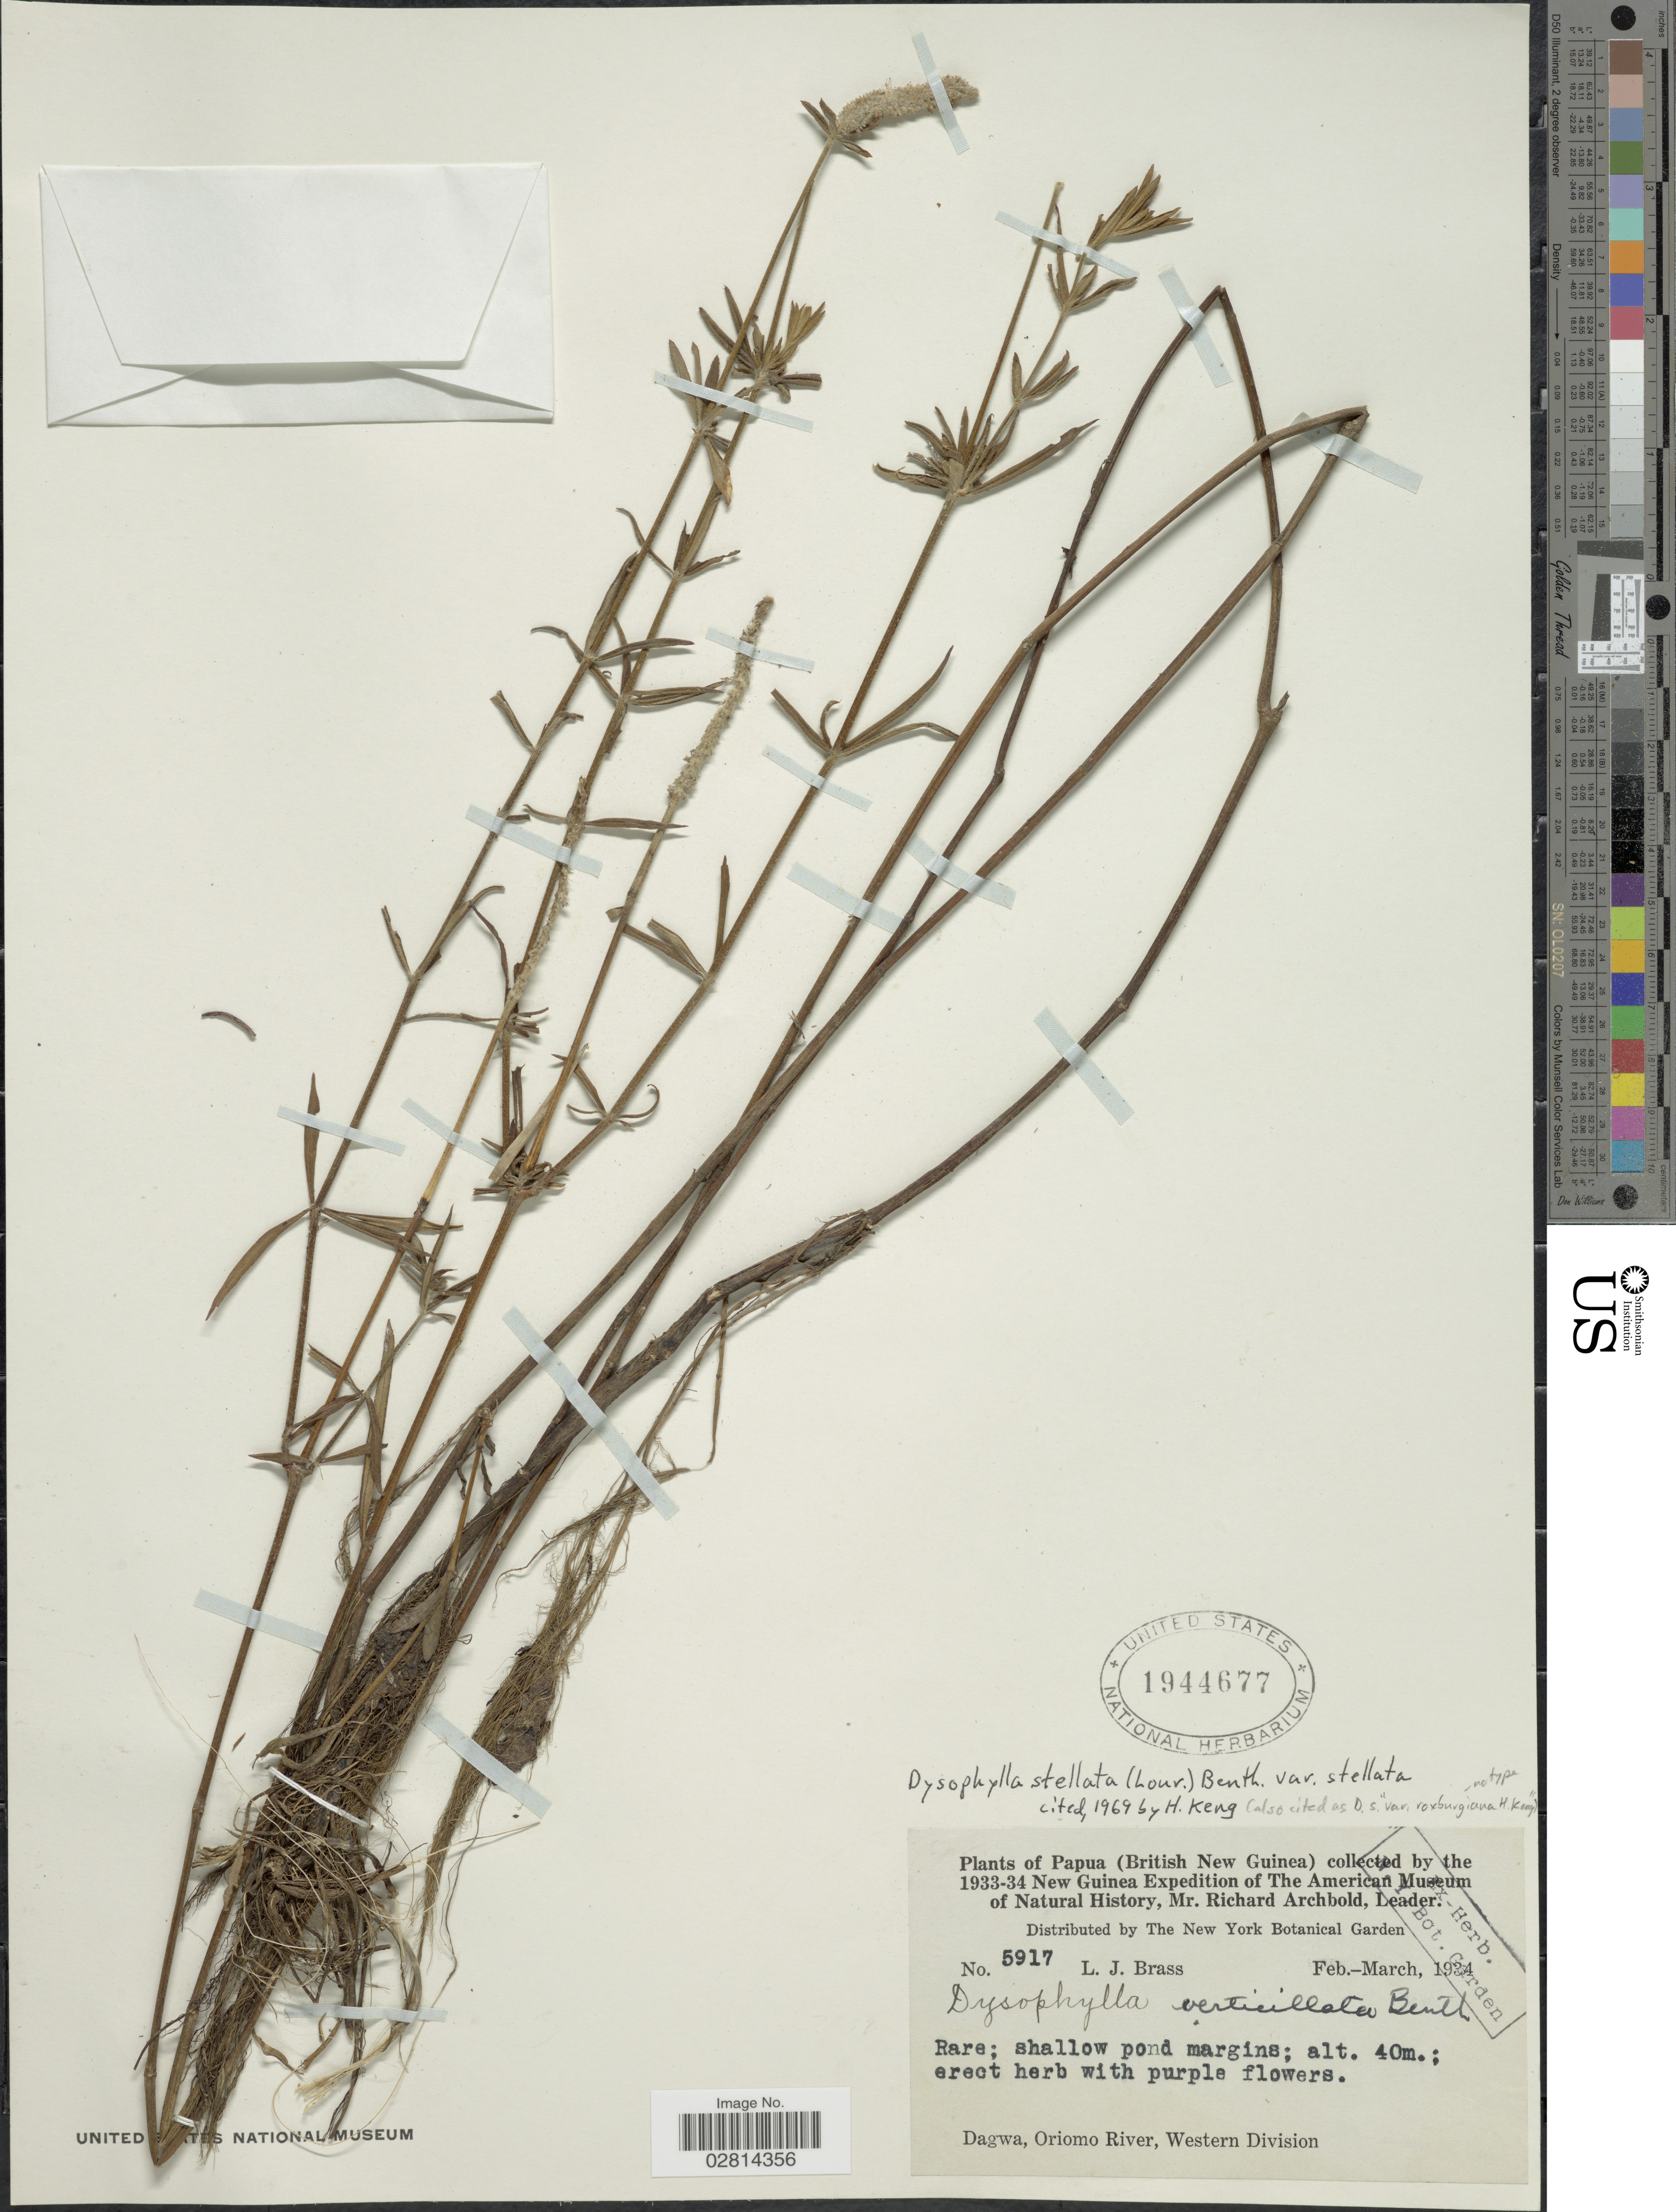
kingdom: Plantae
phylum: Tracheophyta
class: Magnoliopsida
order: Lamiales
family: Lamiaceae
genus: Pogostemon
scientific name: Pogostemon stellatus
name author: (Lour.) Kuntze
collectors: L. J. Brass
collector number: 5917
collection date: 1934-02/1934-03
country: Papua New Guinea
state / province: Manus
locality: Papua (British New Guinea). Dagwa, Oriomo River, Western Division.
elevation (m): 40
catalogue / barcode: US 1944677